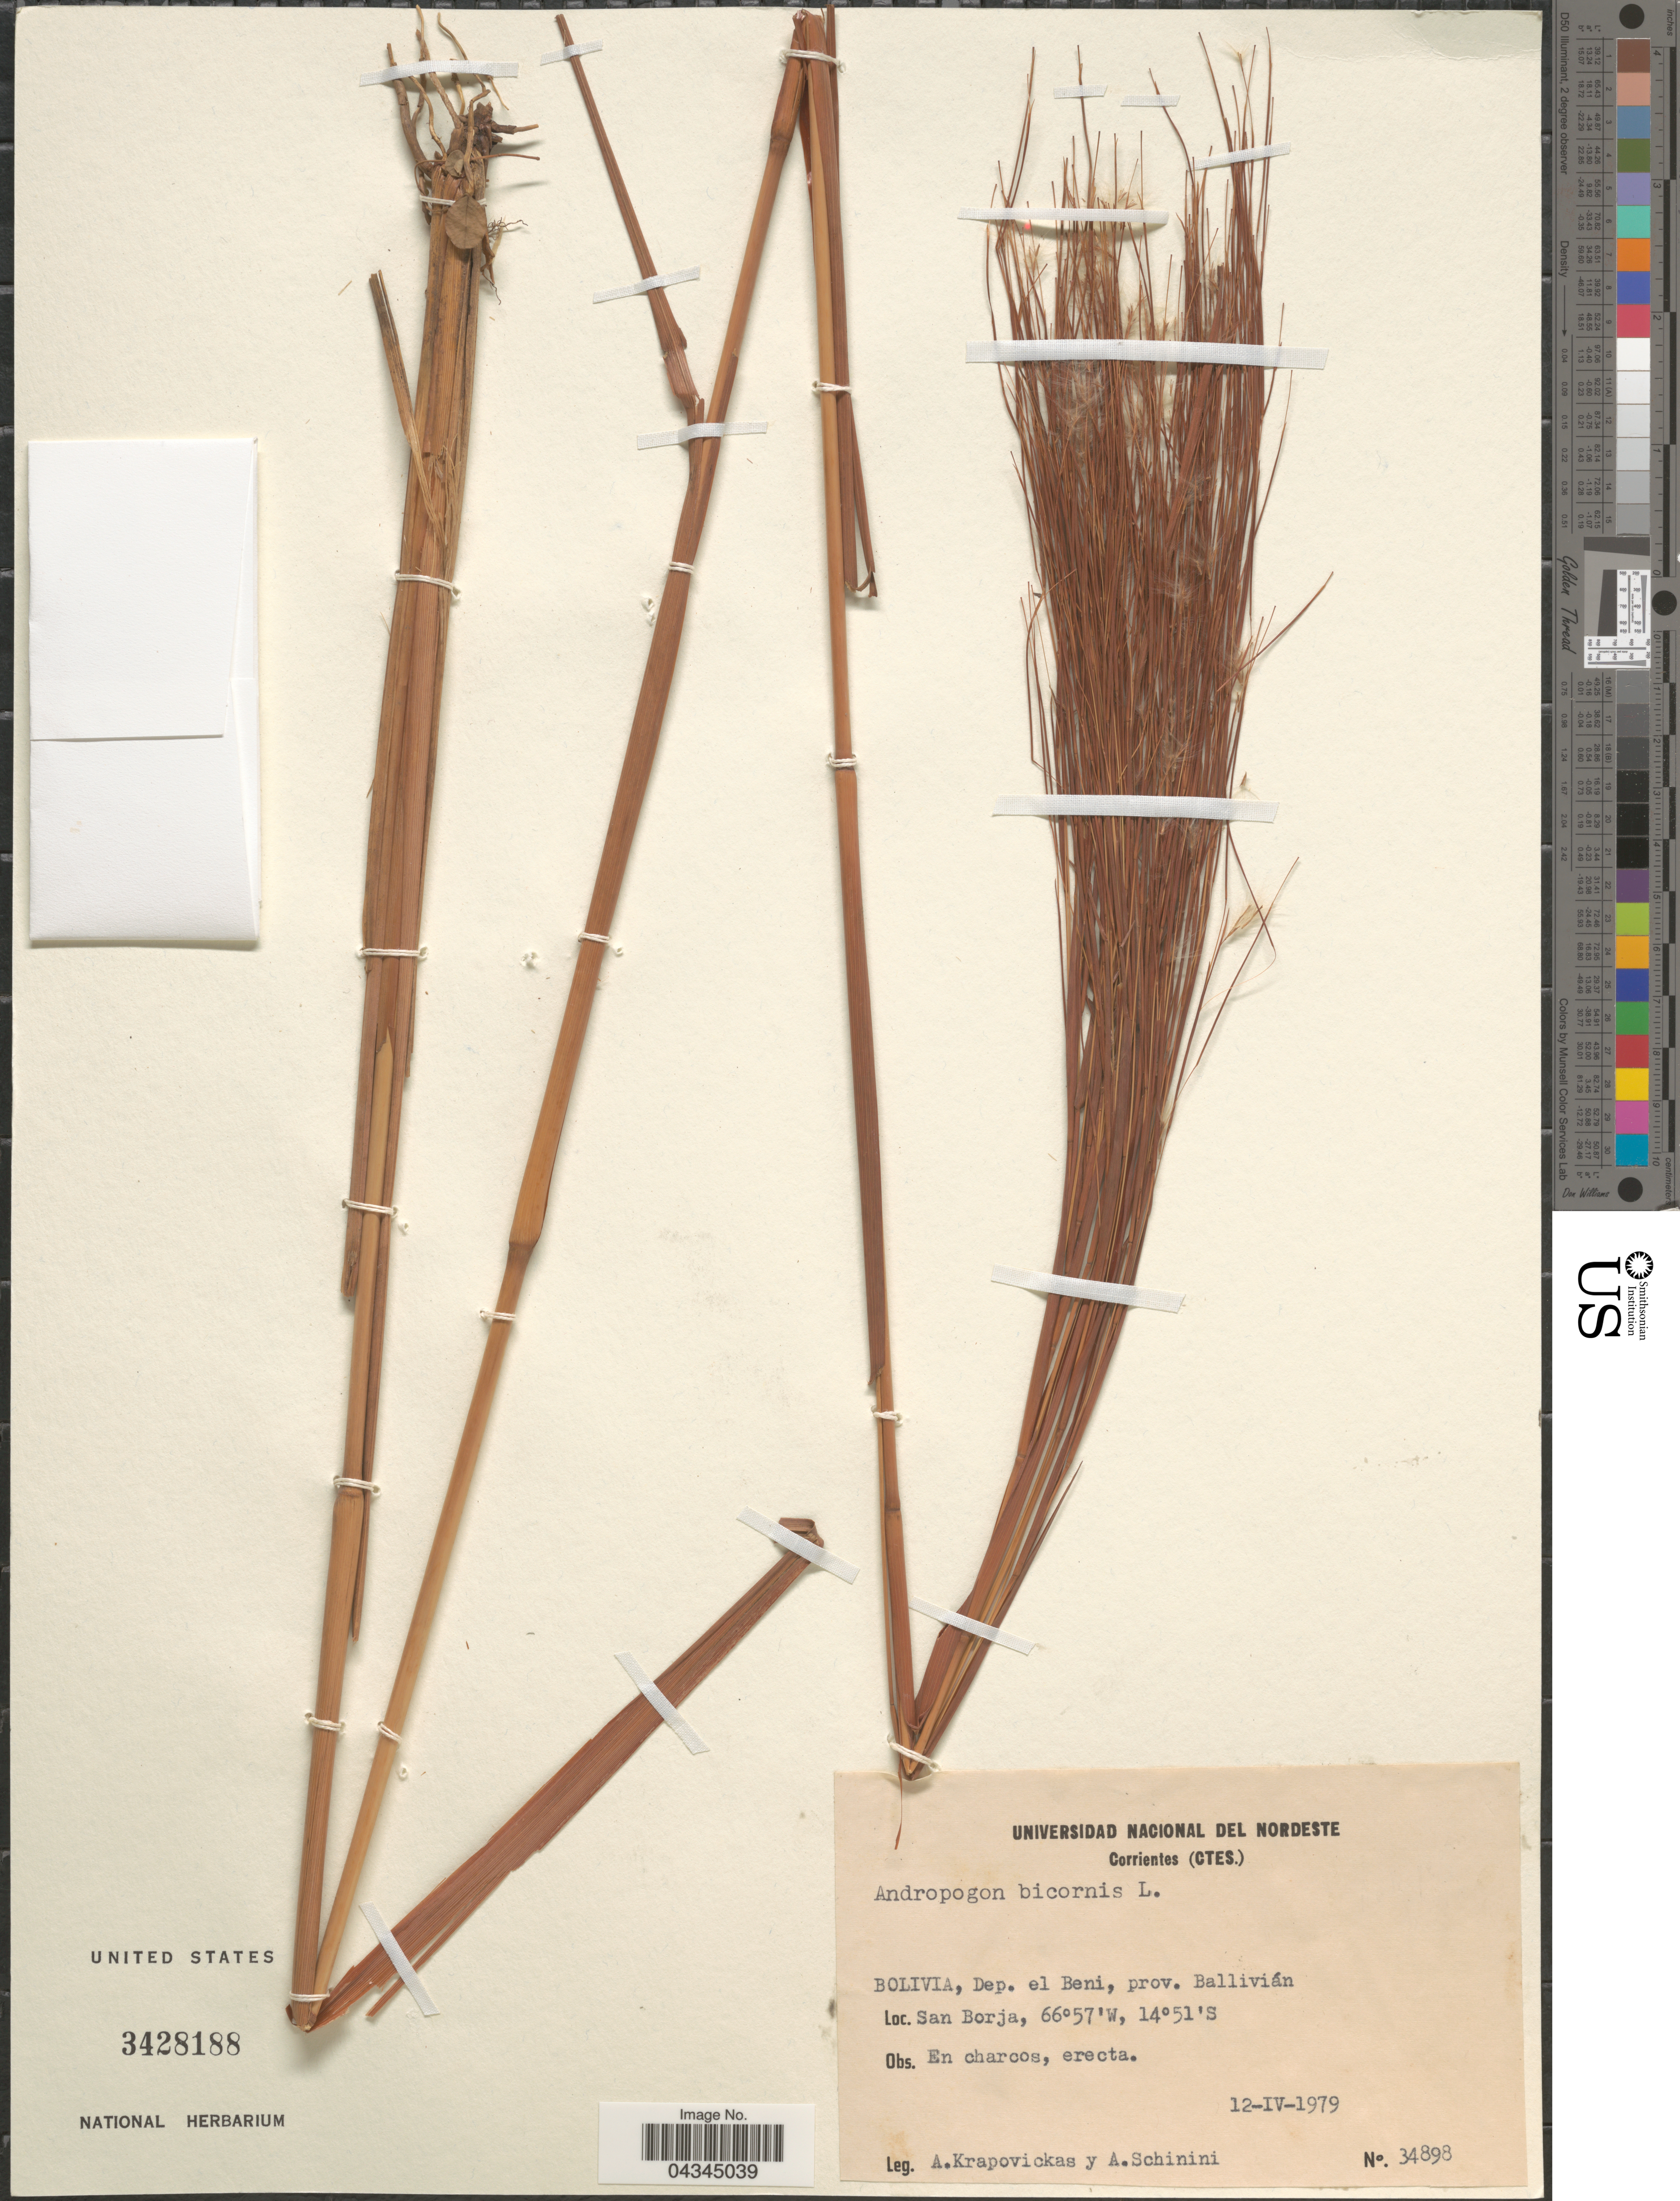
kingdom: Plantae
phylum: Tracheophyta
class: Liliopsida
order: Poales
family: Poaceae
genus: Andropogon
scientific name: Andropogon bicornis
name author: L.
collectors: A. Karpovickas & A. Schinini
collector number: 34898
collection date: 1979-04-12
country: Bolivia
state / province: Beni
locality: Dep. el Beni, prov. Ballivián. San Borja.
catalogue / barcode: US 3428188